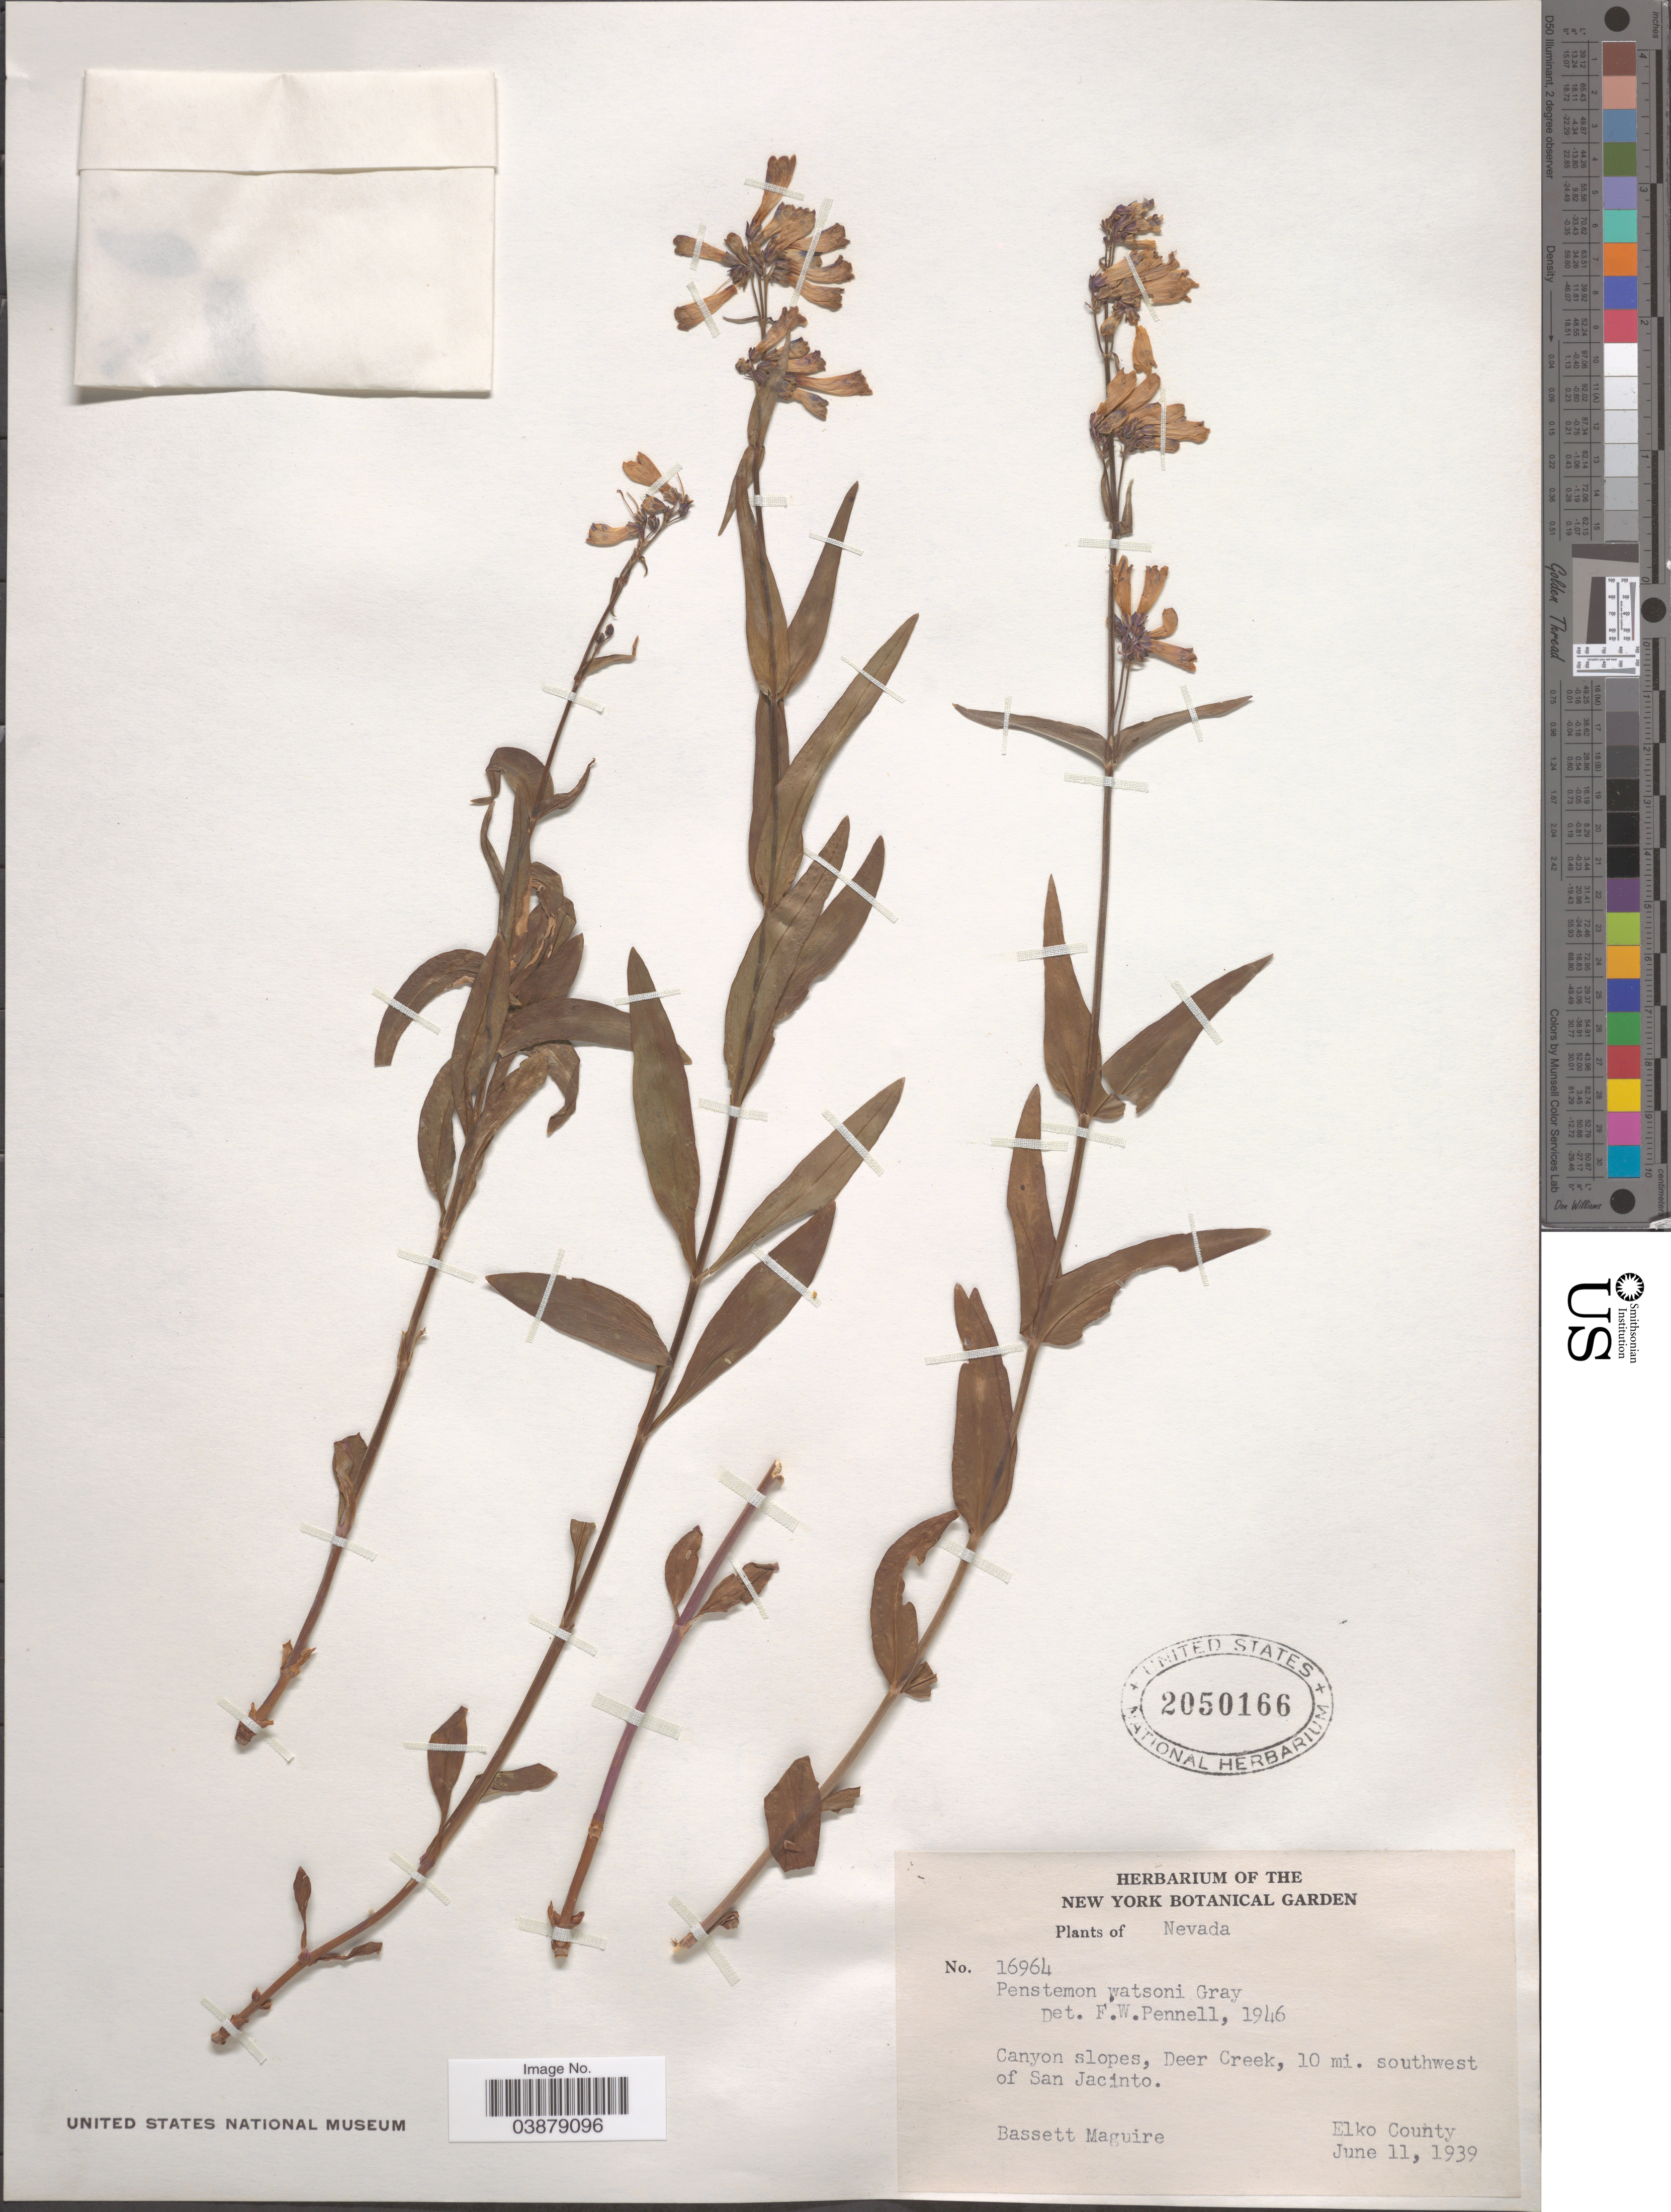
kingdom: Plantae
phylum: Tracheophyta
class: Magnoliopsida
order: Lamiales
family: Plantaginaceae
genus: Penstemon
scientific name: Penstemon watsonii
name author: A. Gray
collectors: B. Maguire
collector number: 16964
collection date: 1939-06-11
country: United States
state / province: Nevada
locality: Canyon slopes, Deer Creek, 10 mi. southwest of San Jacinto. Elko County.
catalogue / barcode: US 2050166